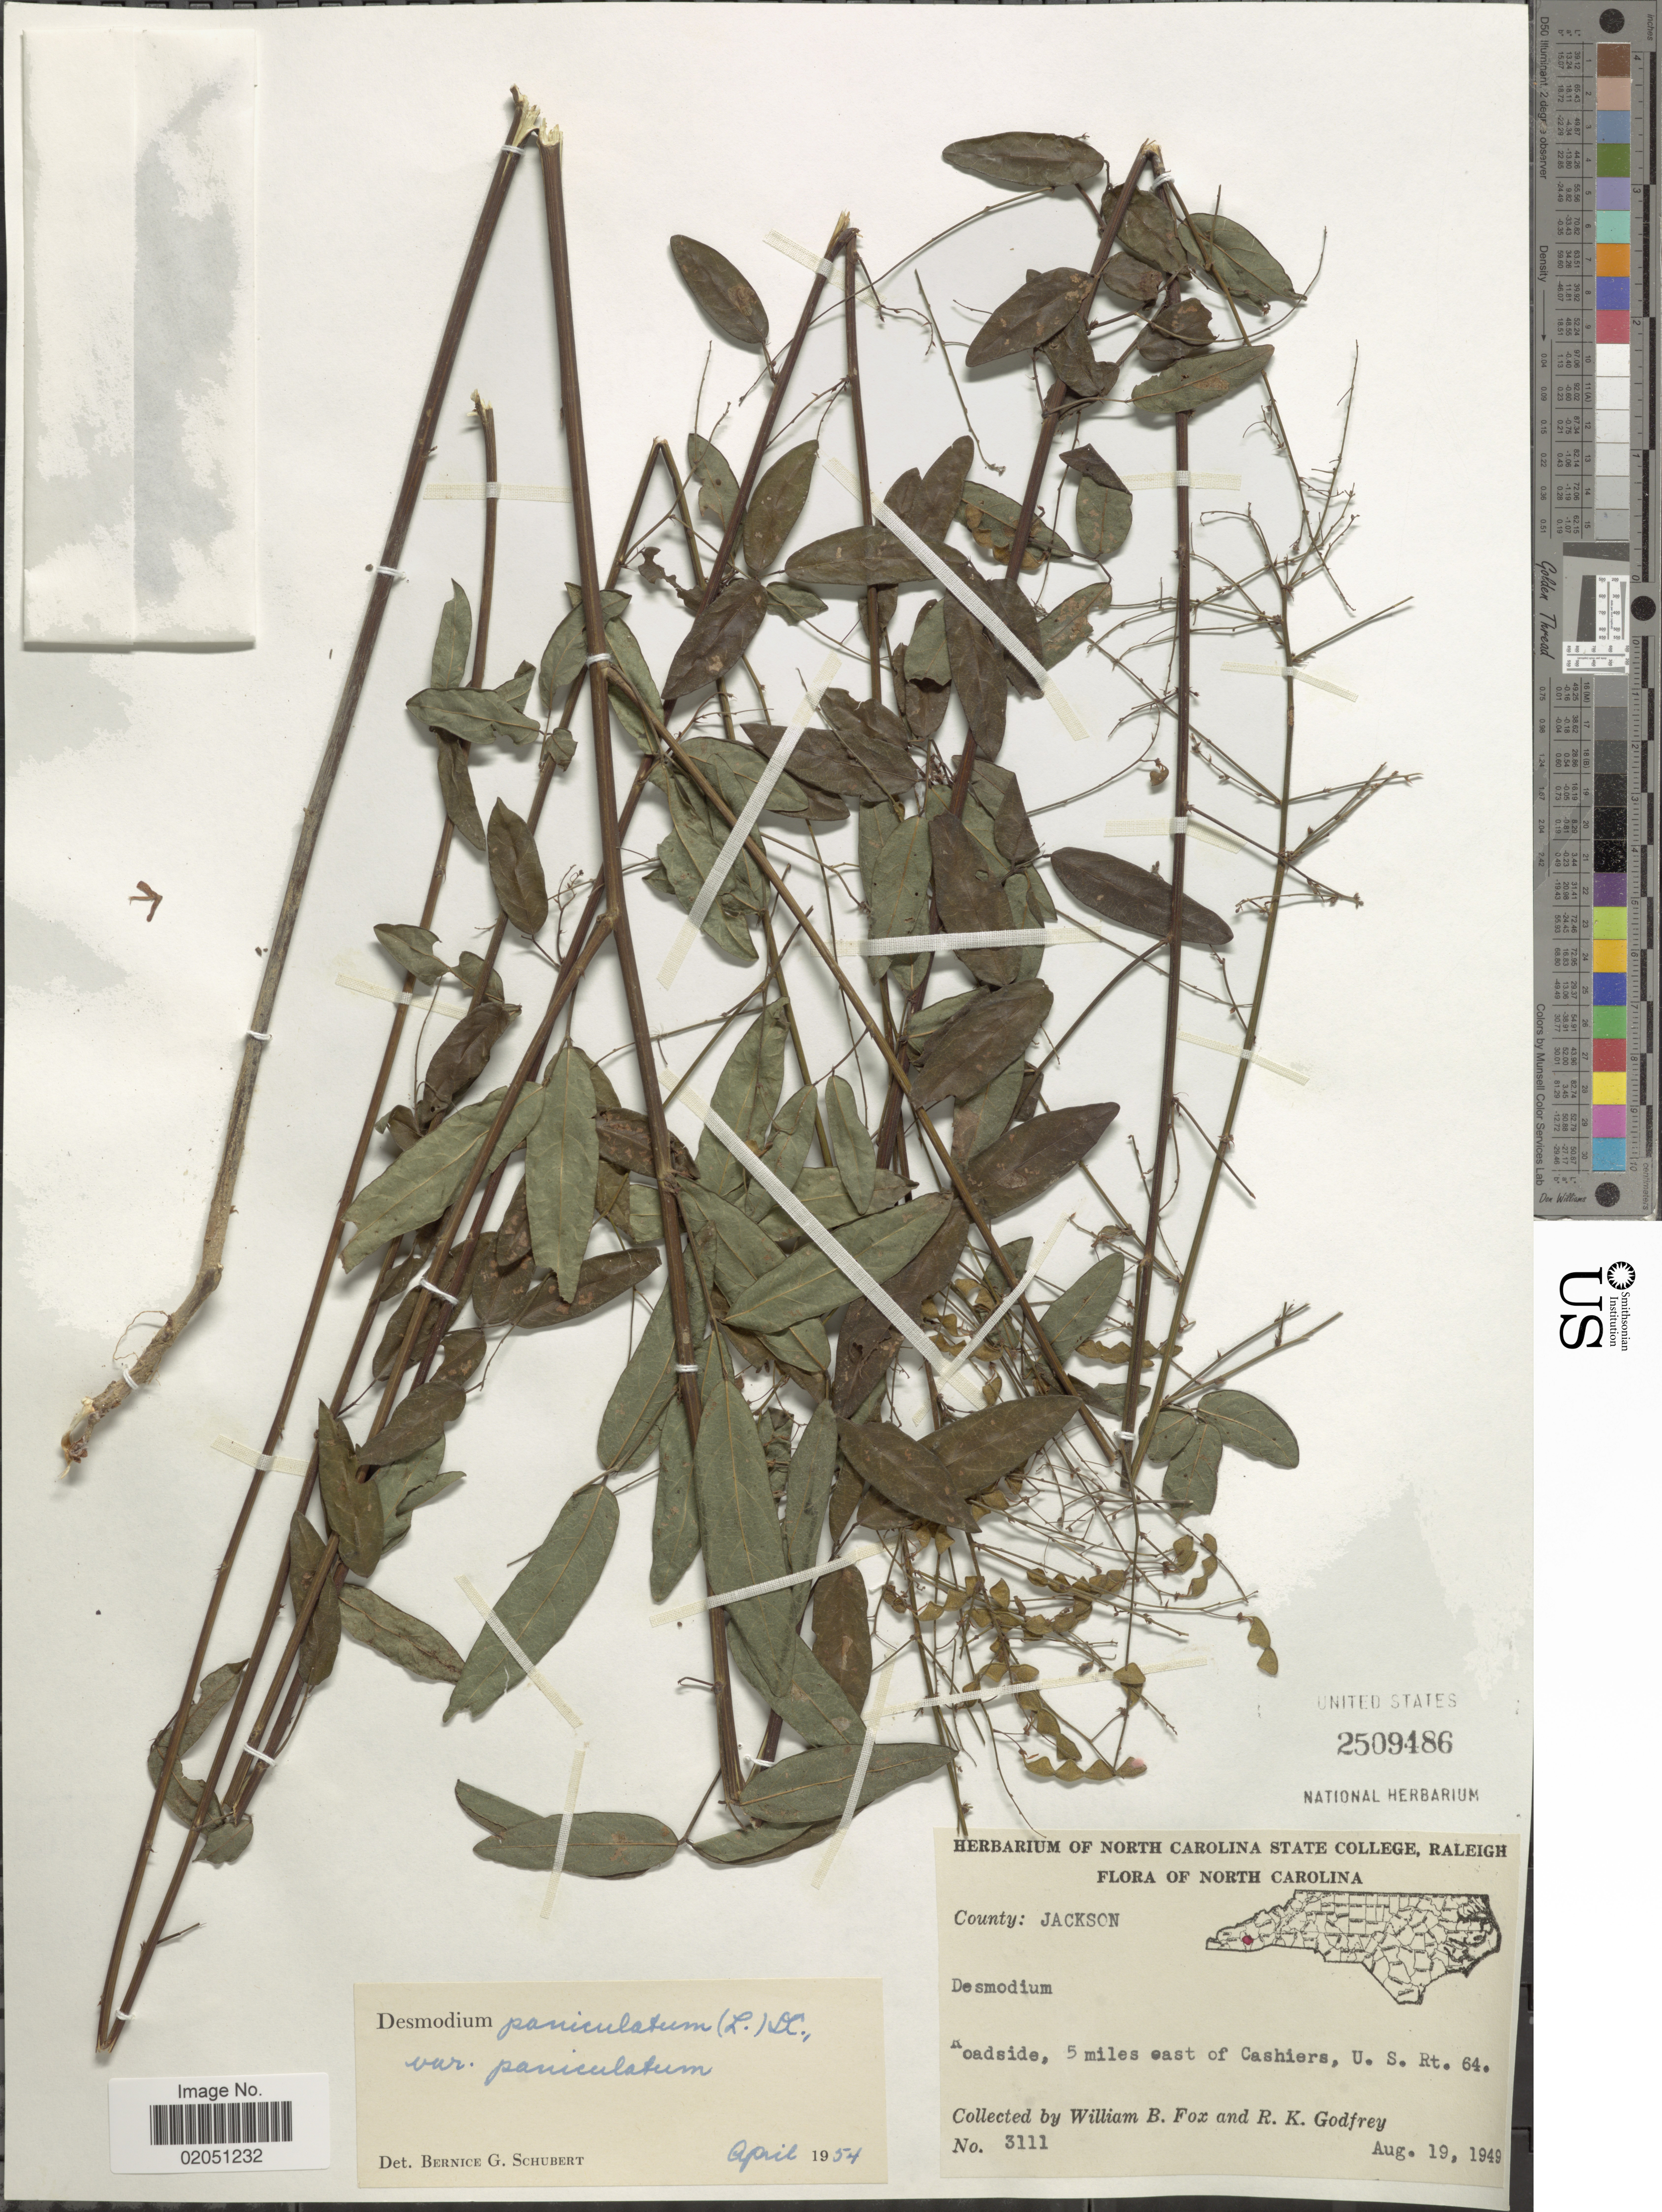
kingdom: Plantae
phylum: Tracheophyta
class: Magnoliopsida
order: Fabales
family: Fabaceae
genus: Desmodium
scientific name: Desmodium paniculatum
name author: (L.) DC.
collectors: W. B. Fox & R. K. Godfrey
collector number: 3111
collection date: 1949-08-19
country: United States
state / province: North Carolina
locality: County: Jackson, Roadside, 5 miles east of Cashiers, U.S. Rt 64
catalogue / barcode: US 2509486